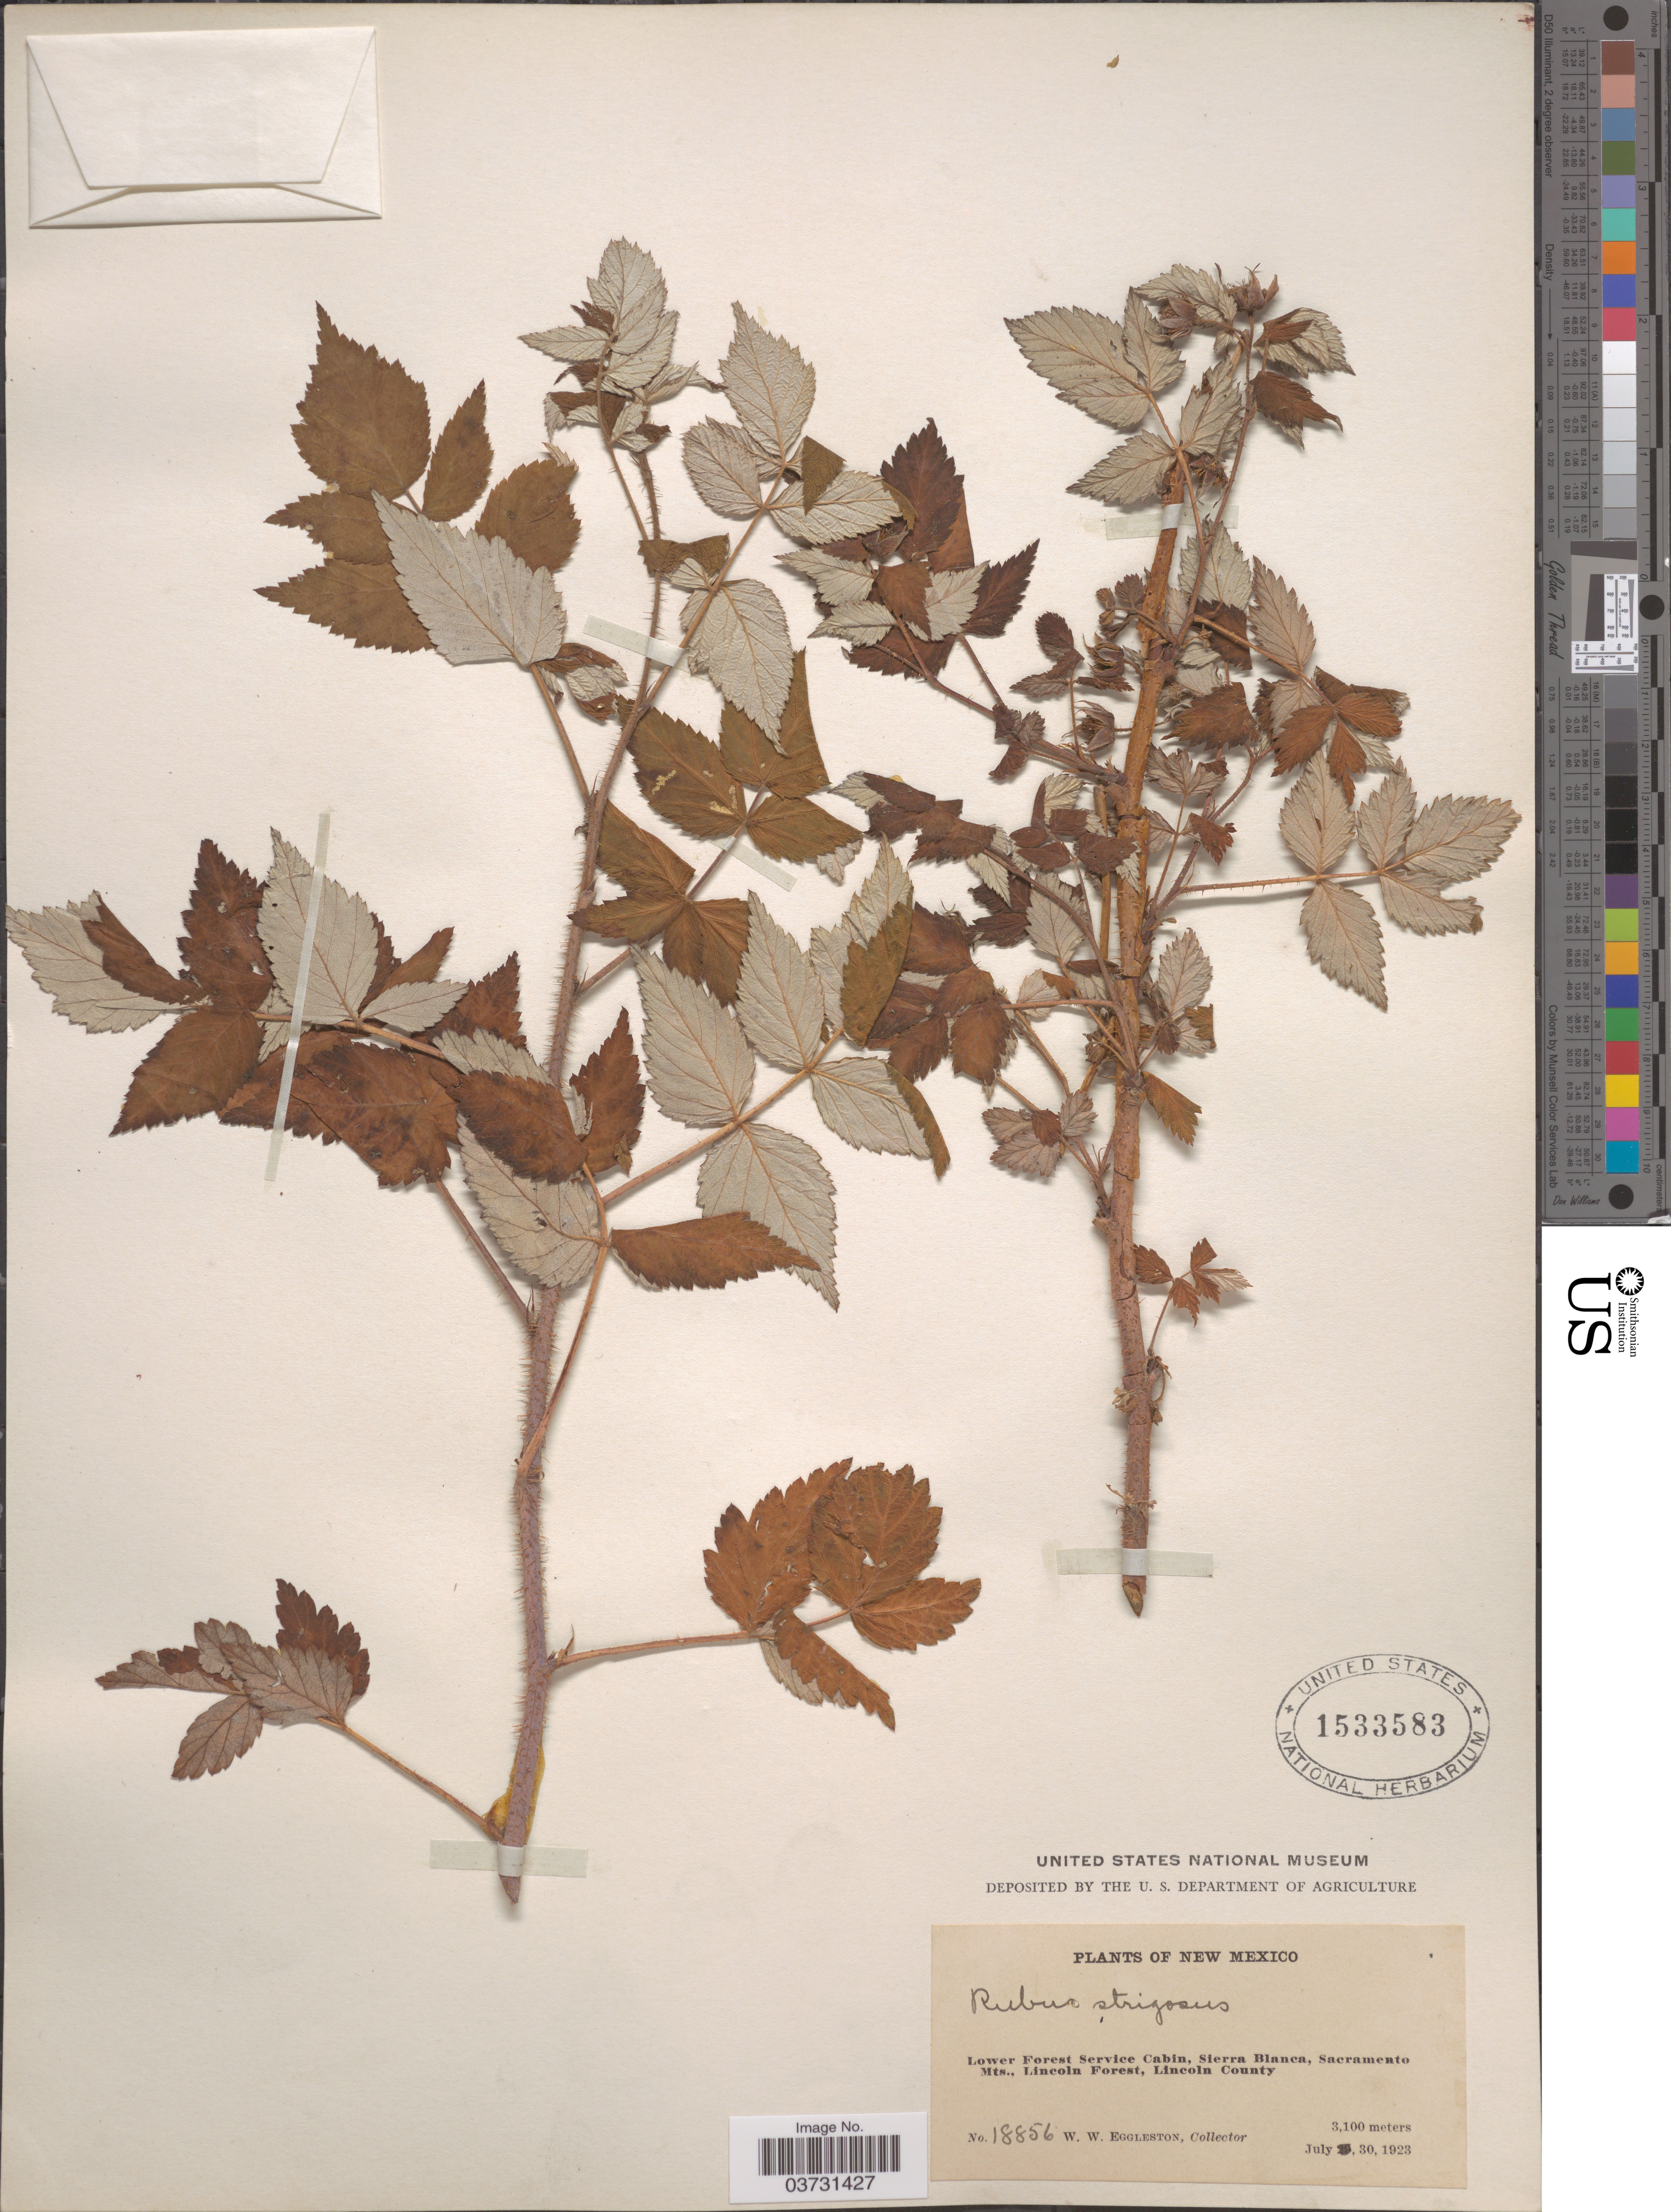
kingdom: Plantae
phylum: Tracheophyta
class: Magnoliopsida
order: Rosales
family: Rosaceae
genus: Rubus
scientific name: Rubus strigosus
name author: Michx.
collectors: W. W. Eggleston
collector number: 18856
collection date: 1923-07-30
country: United States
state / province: New Mexico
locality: Lower Forest Service Cabin, Sierra Blanca, Sacramento Mts., Lincoln Forest, Lincoln County.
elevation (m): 3100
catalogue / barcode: US 1533583